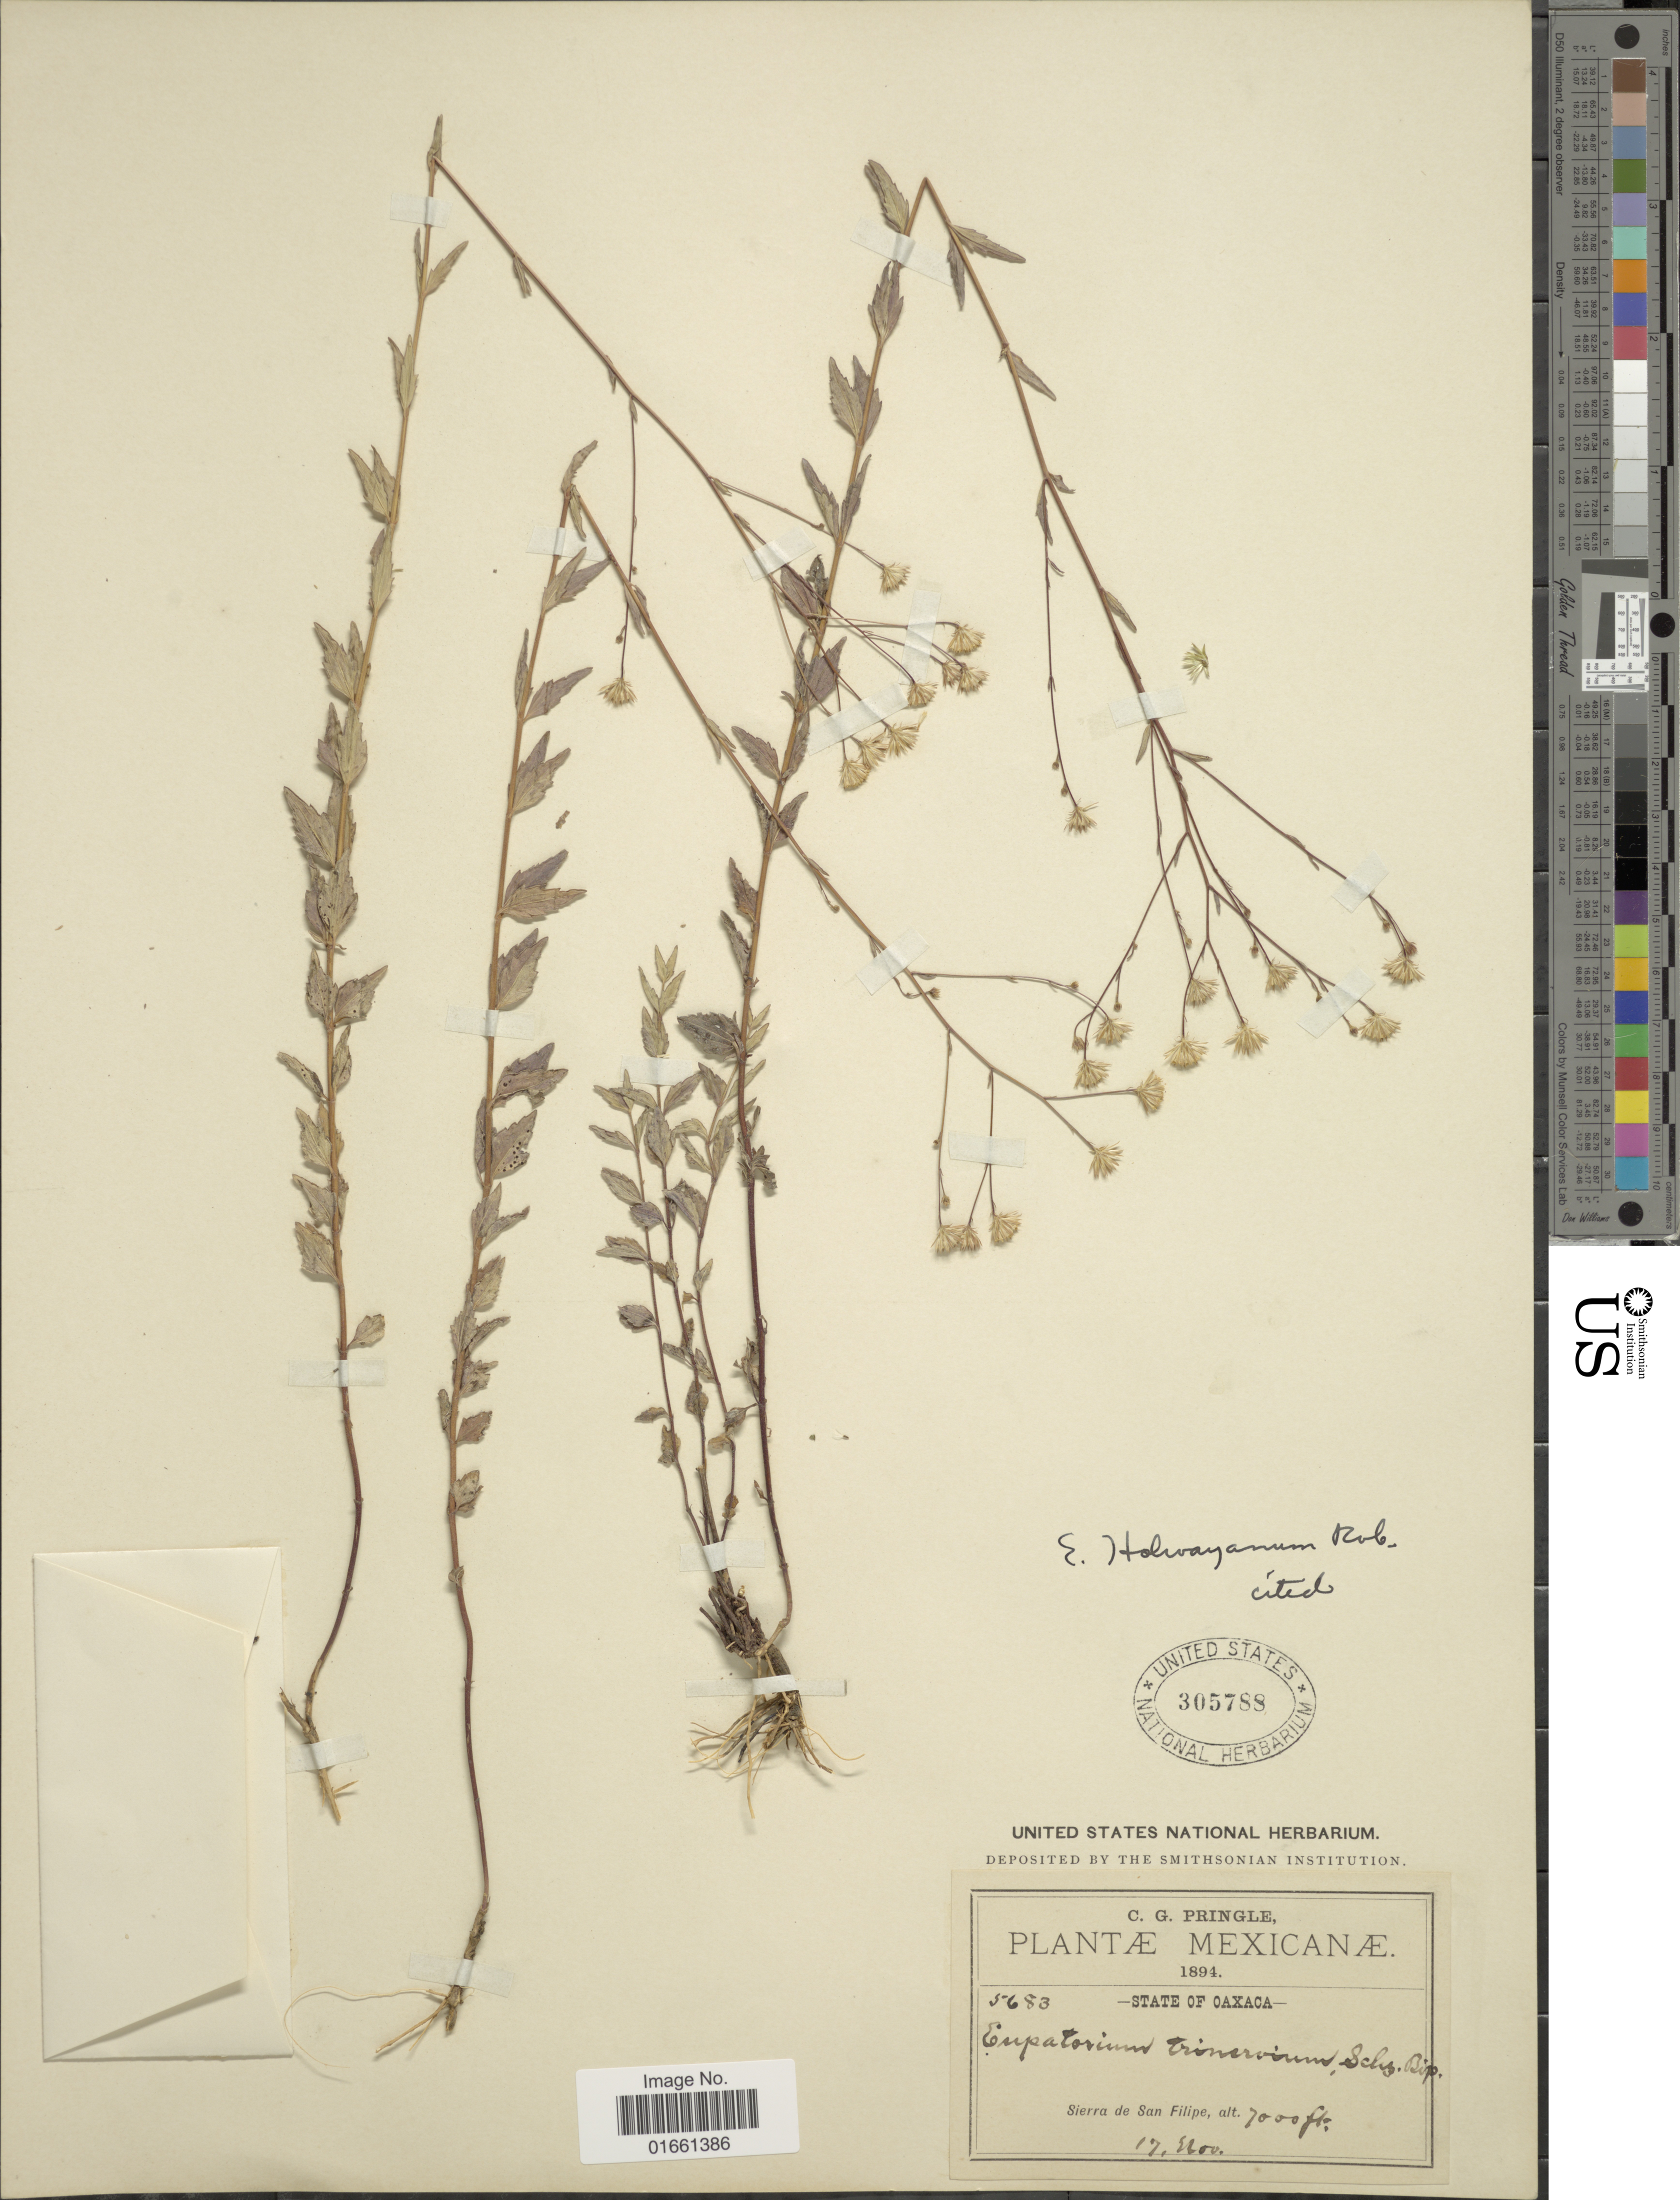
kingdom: Plantae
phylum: Tracheophyta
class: Magnoliopsida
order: Asterales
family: Asteraceae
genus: Fleischmannia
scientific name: Fleischmannia holwayana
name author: (B.L. Rob.) R.M. King & H. Rob.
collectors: C. G. Pringle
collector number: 5683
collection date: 1894-11-17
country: Mexico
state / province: Oaxaca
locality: State of Oaxaca, Sierra de San Filipe.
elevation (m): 2134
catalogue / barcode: US 305788